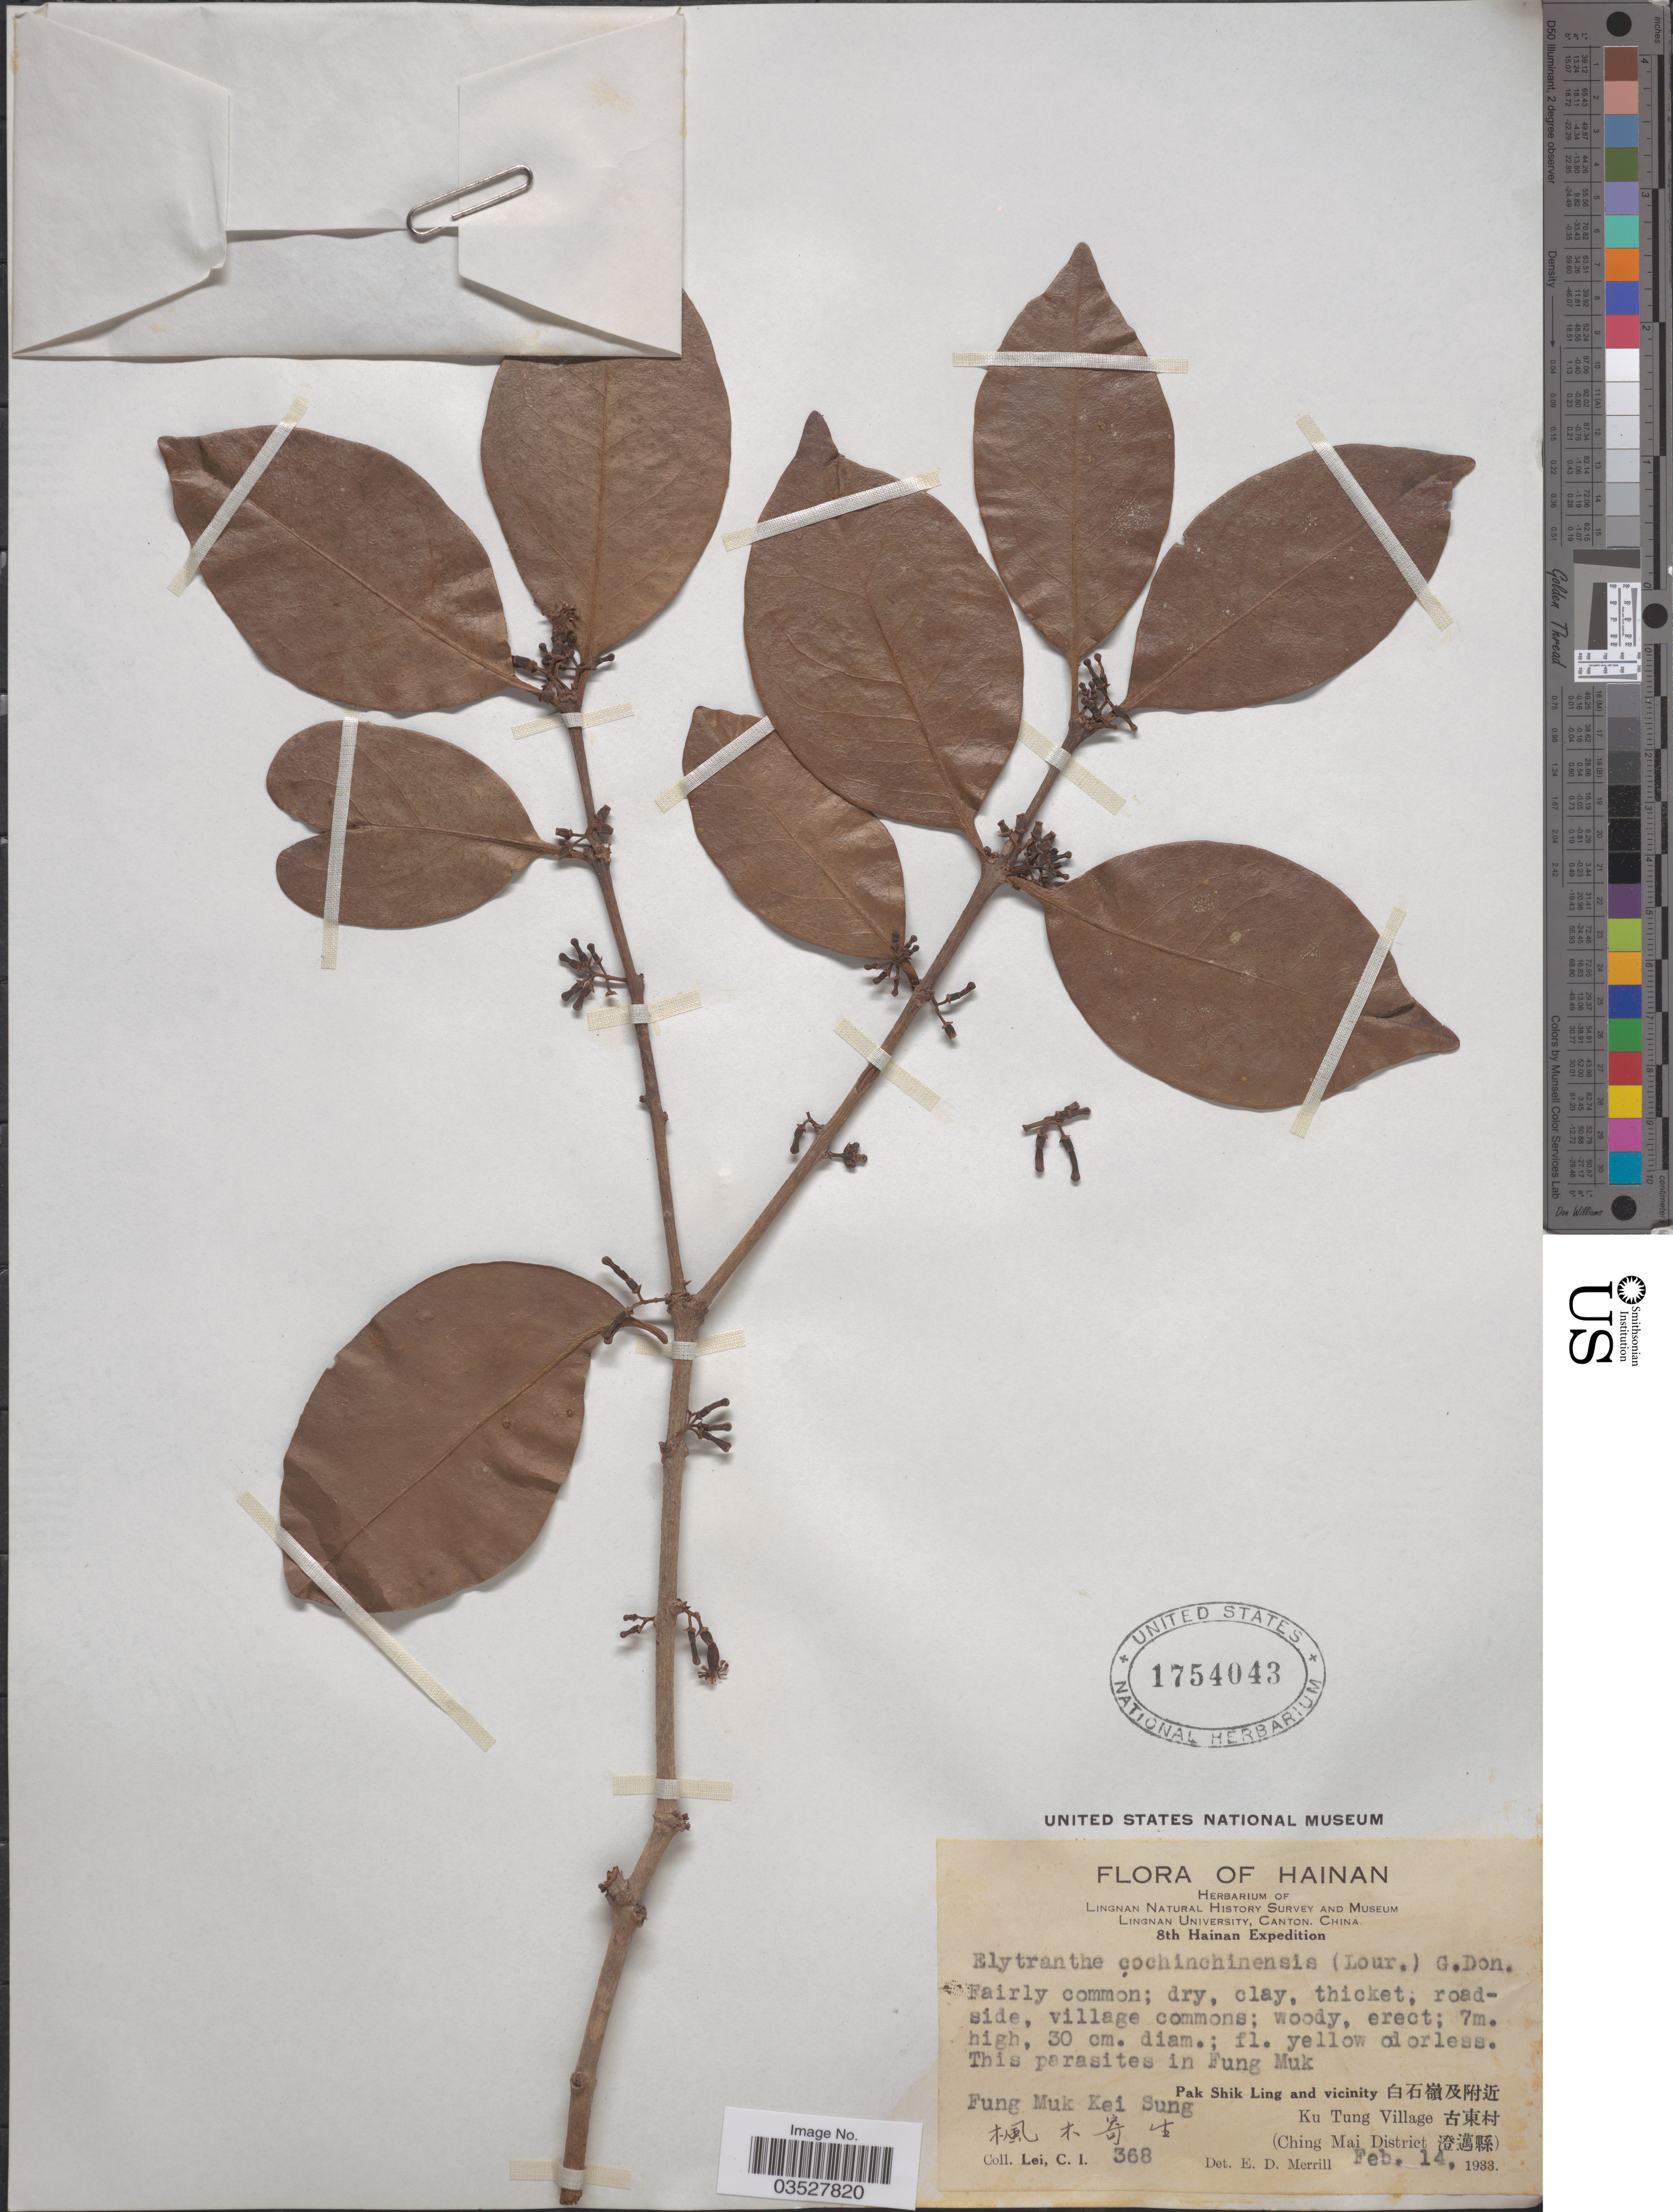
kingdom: Plantae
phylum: Tracheophyta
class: Magnoliopsida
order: Santalales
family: Loranthaceae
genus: Elytranthe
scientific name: Elytranthe cochinchinensis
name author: (Lour.) G. Don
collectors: C. I. Lei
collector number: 368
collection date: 1933-02-14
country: China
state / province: Hainan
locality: Fung Muk. Fung Muk Kei Sung X. Pak Shik Ling and vicinity X. Ku Tung Village X. (Ching Mai District X).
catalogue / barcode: US 1754043